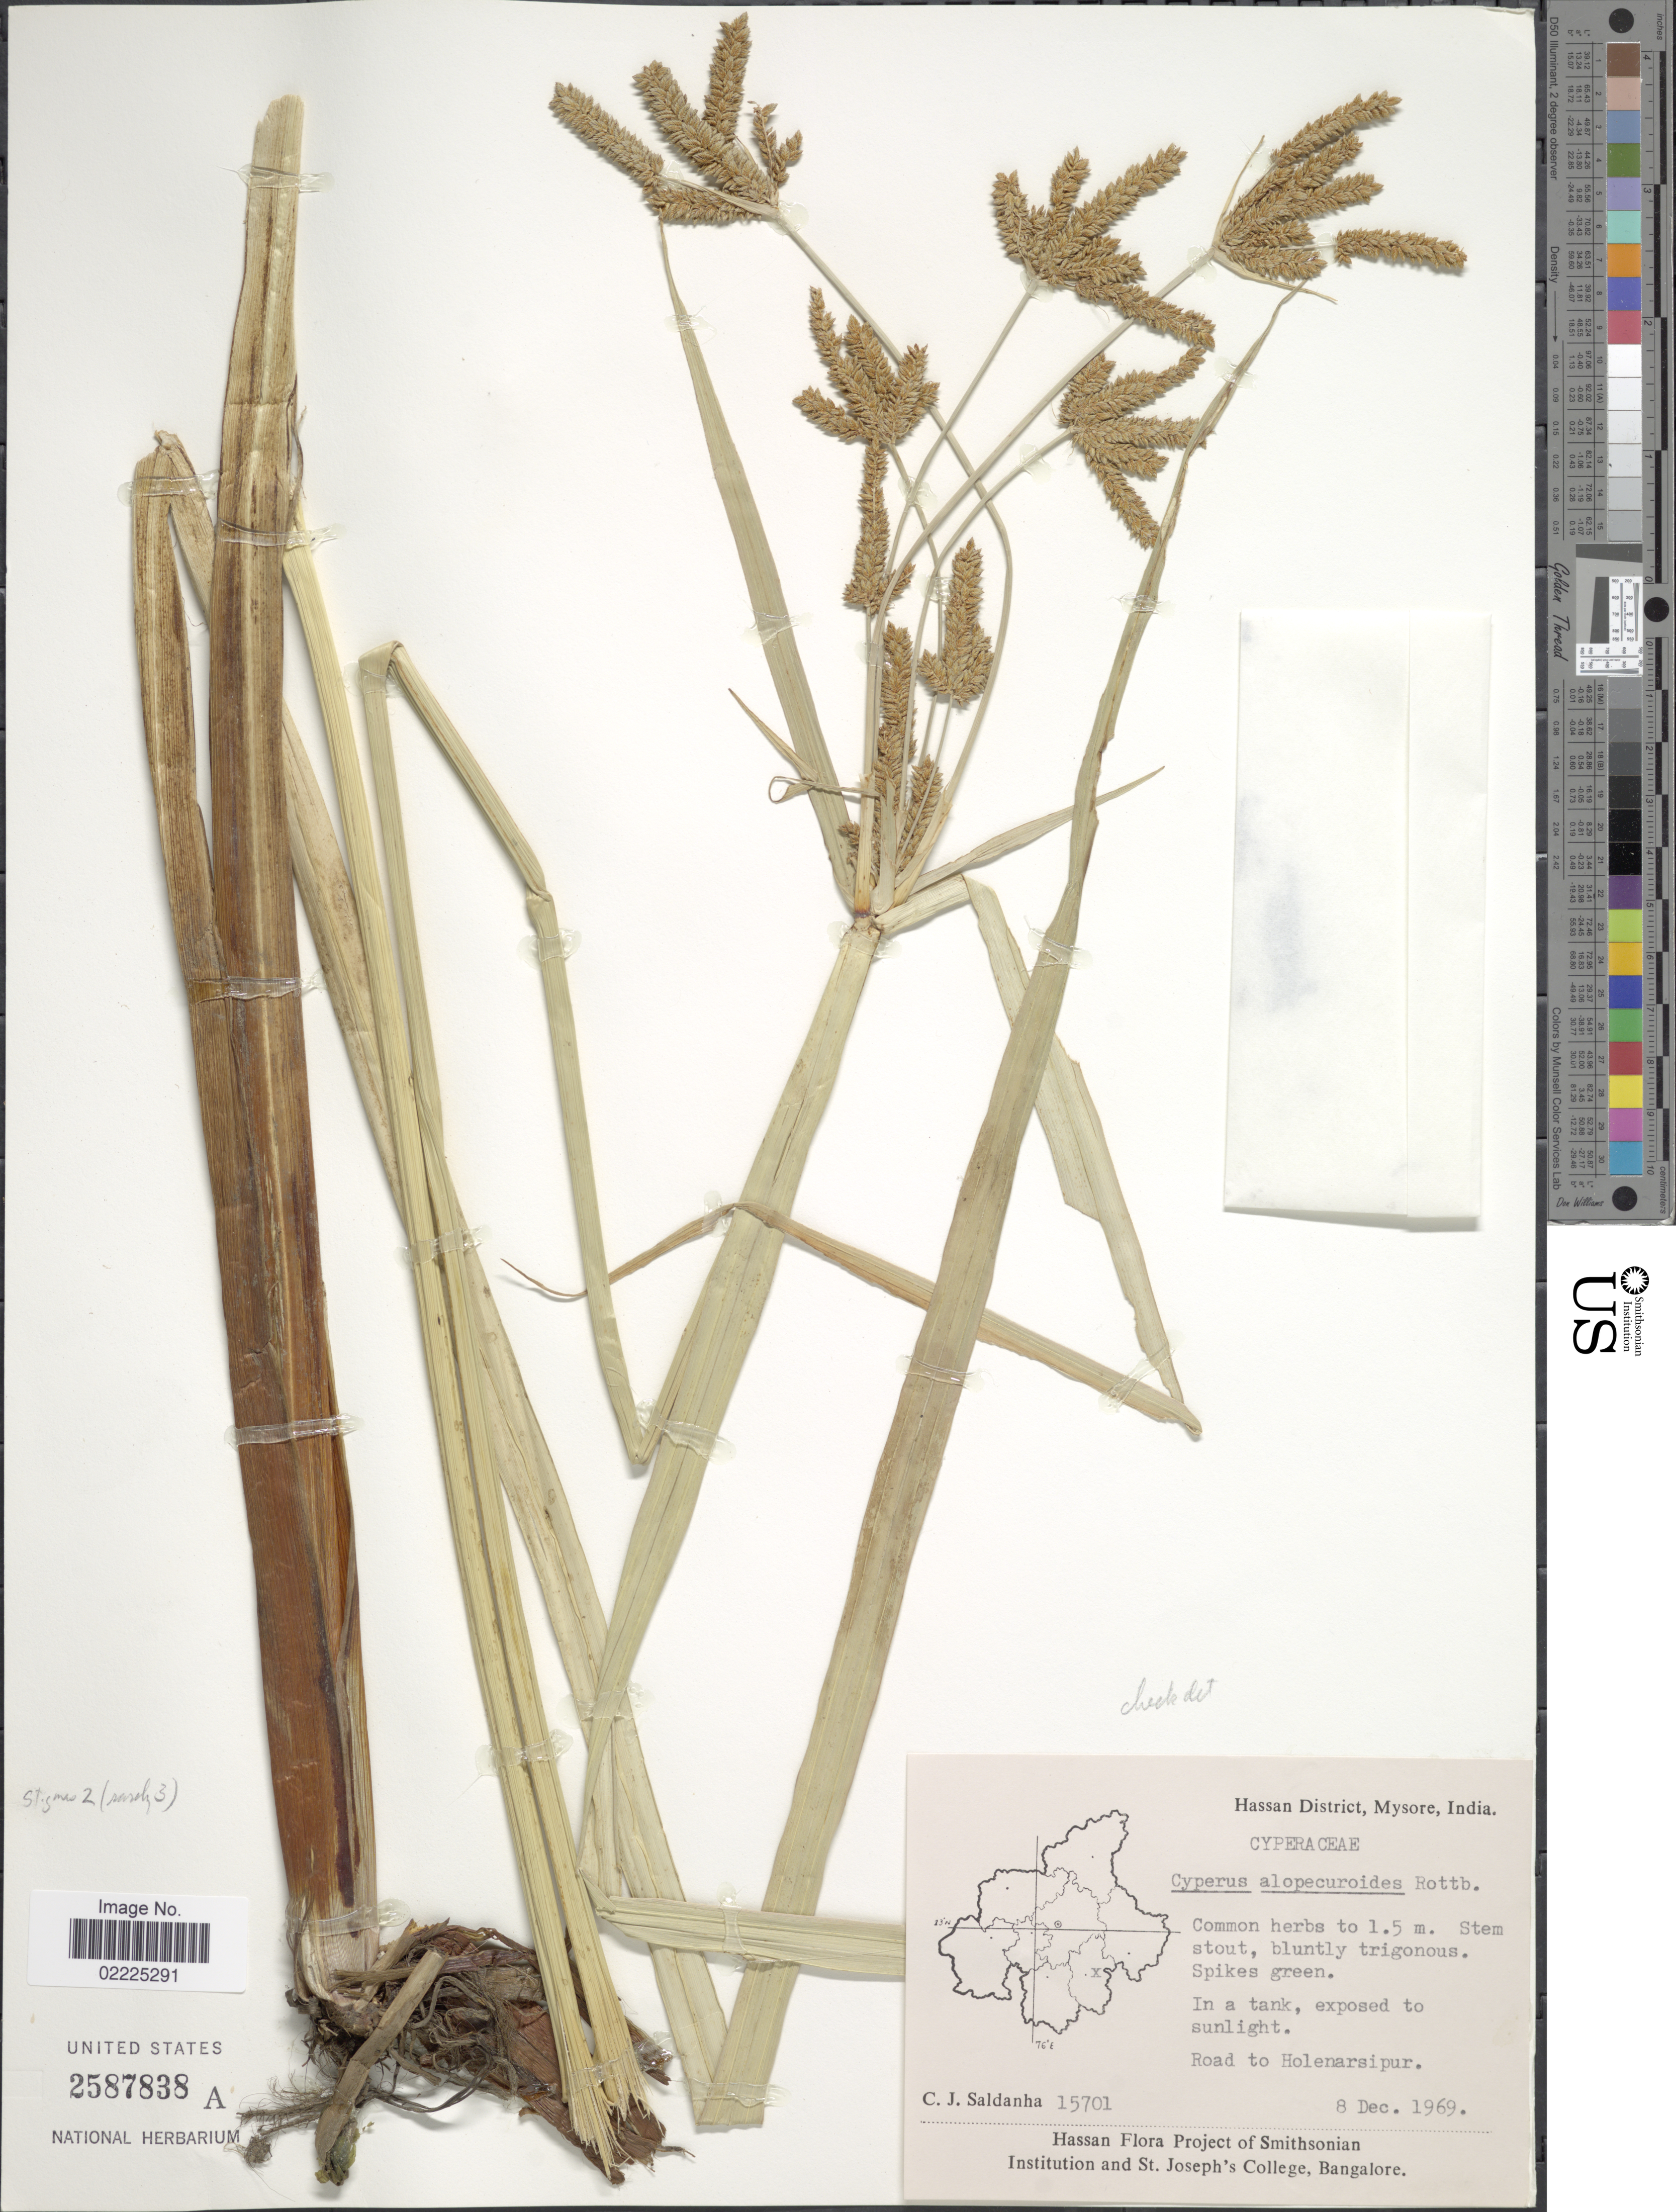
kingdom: Plantae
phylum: Tracheophyta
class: Liliopsida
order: Poales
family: Cyperaceae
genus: Cyperus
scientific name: Cyperus alopecuroides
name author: Rottb.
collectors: C. J. Saldanha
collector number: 15701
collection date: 1969-12-08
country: India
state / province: Karnataka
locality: Hassan District, Mysore, Road to Holenarsipur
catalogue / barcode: US 2587838A